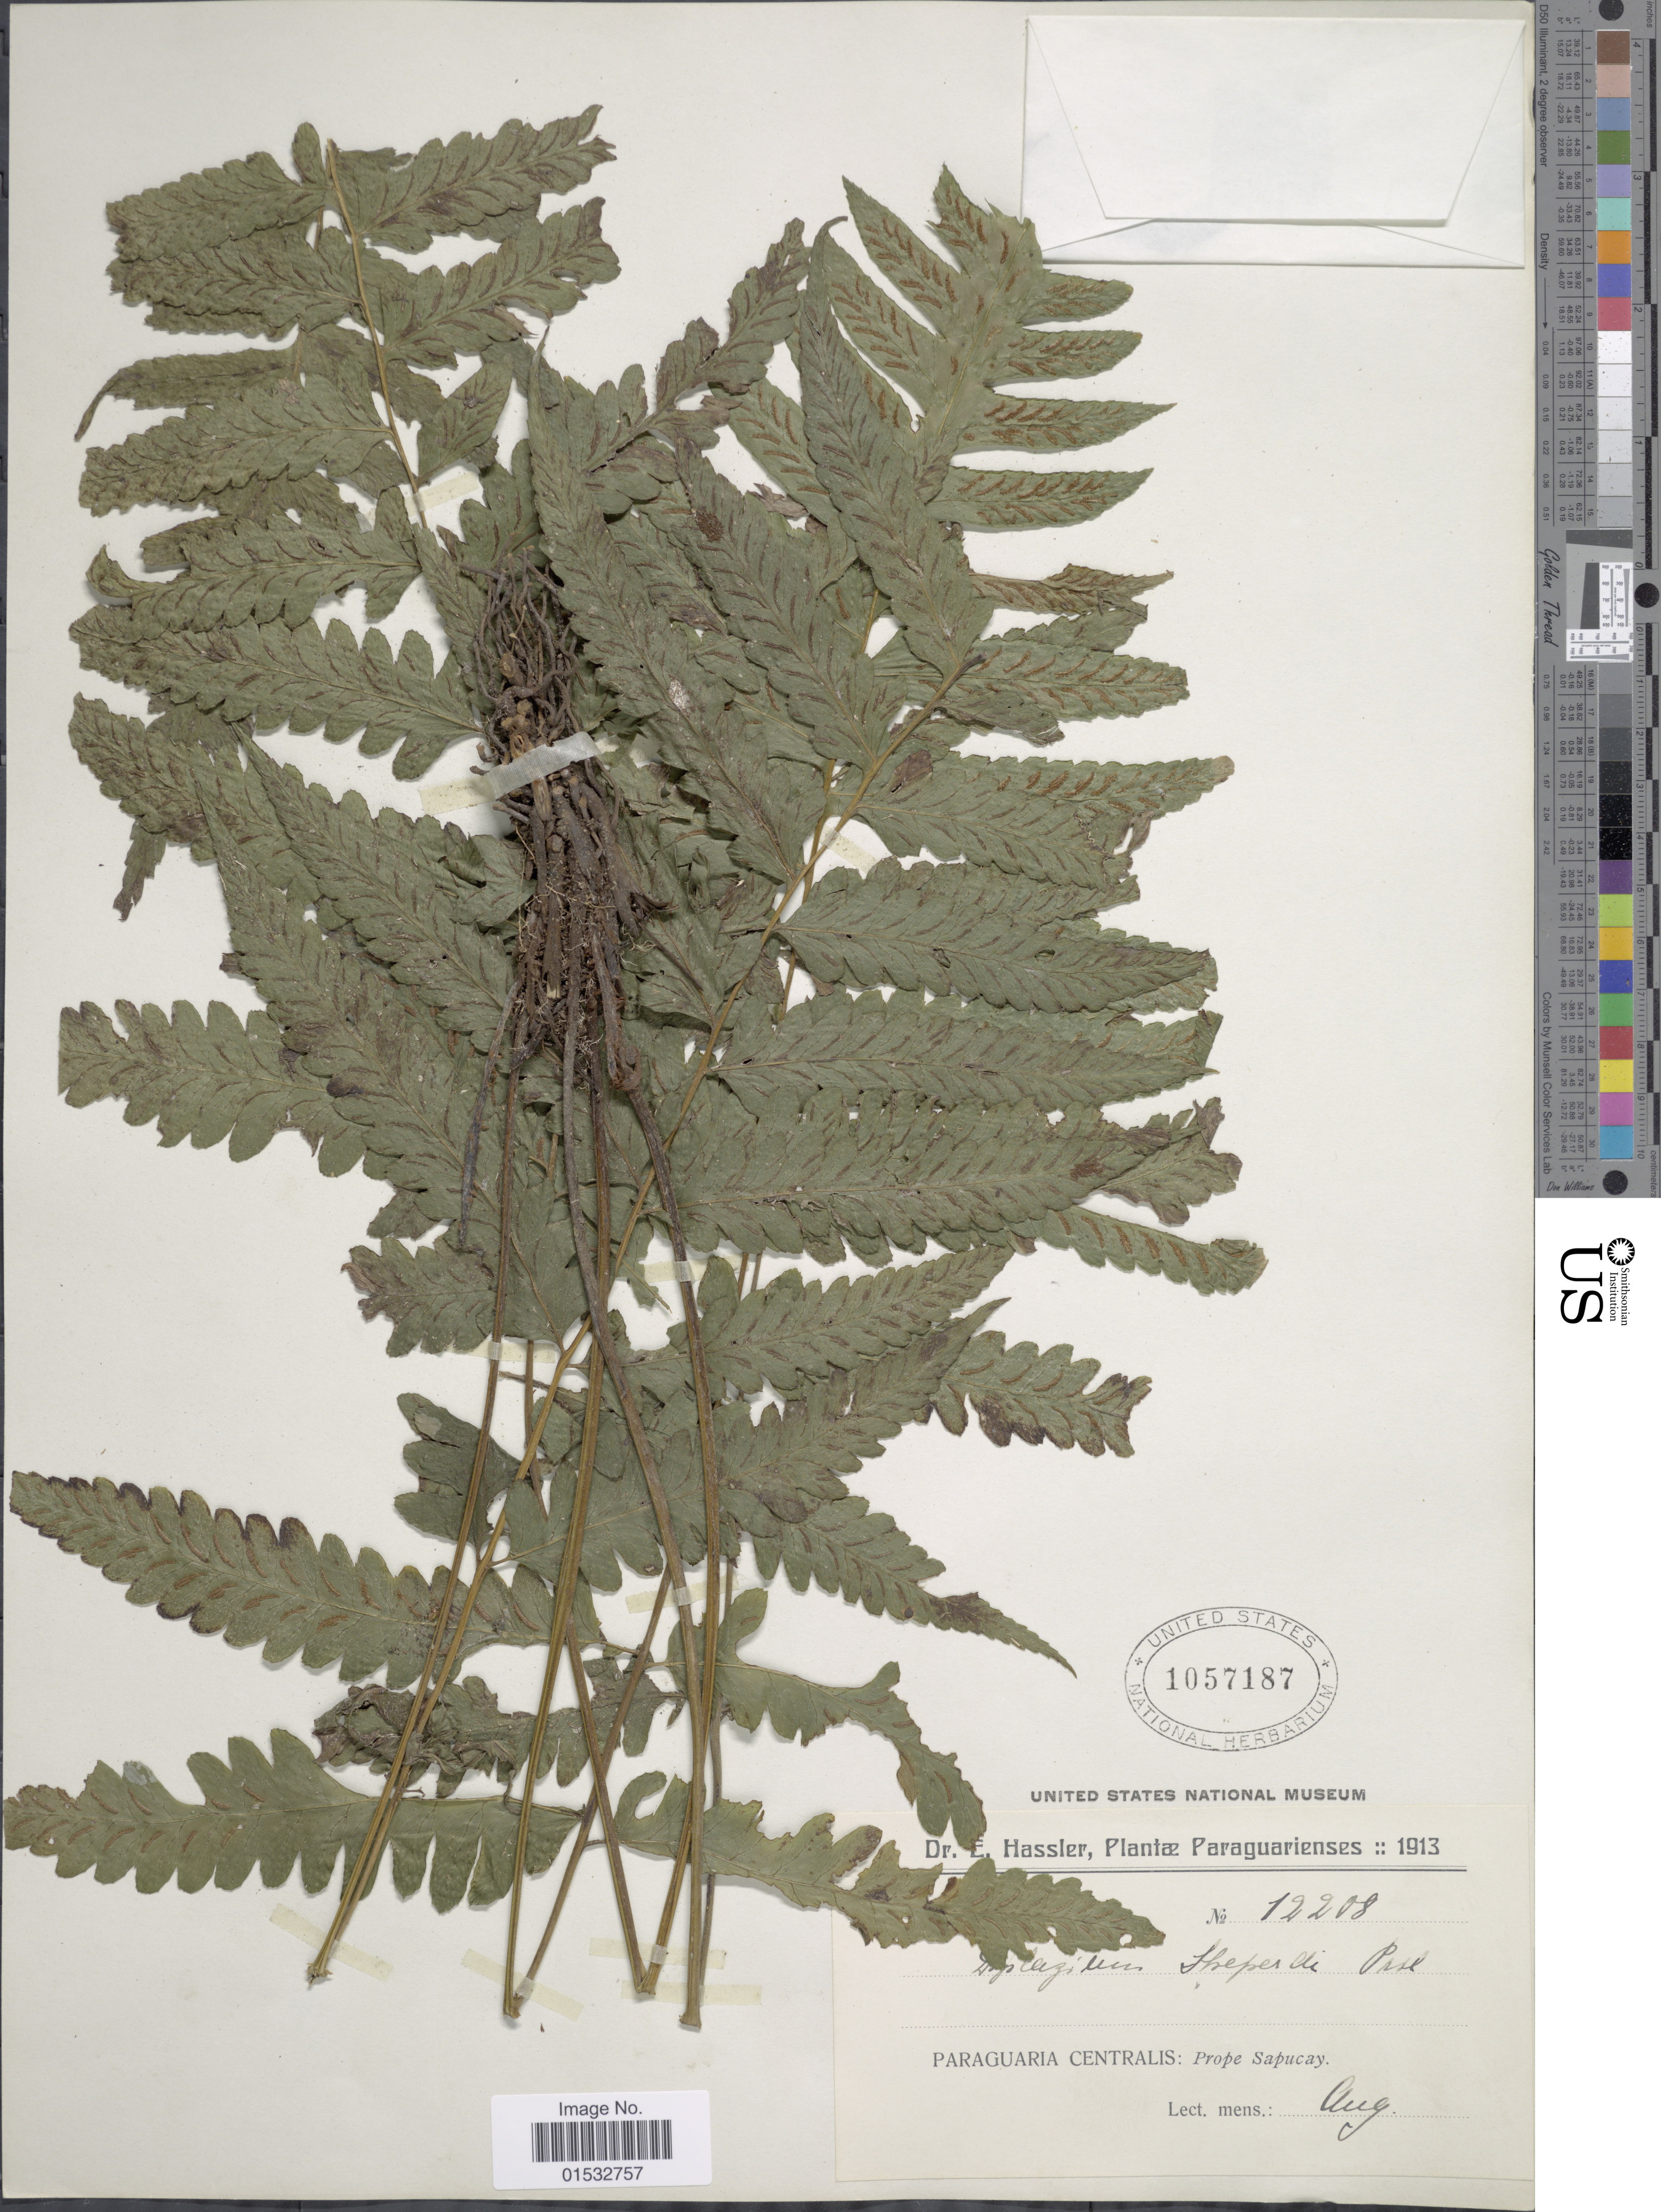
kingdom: Plantae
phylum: Tracheophyta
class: Polypodiopsida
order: Polypodiales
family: Athyriaceae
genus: Diplazium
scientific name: Diplazium cristatum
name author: (Desr.) Alston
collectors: E. Hassler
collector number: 12208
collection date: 1913-08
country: Paraguay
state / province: Central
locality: Paraguaria Centralis: Prope Sapucay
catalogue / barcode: US 1057187